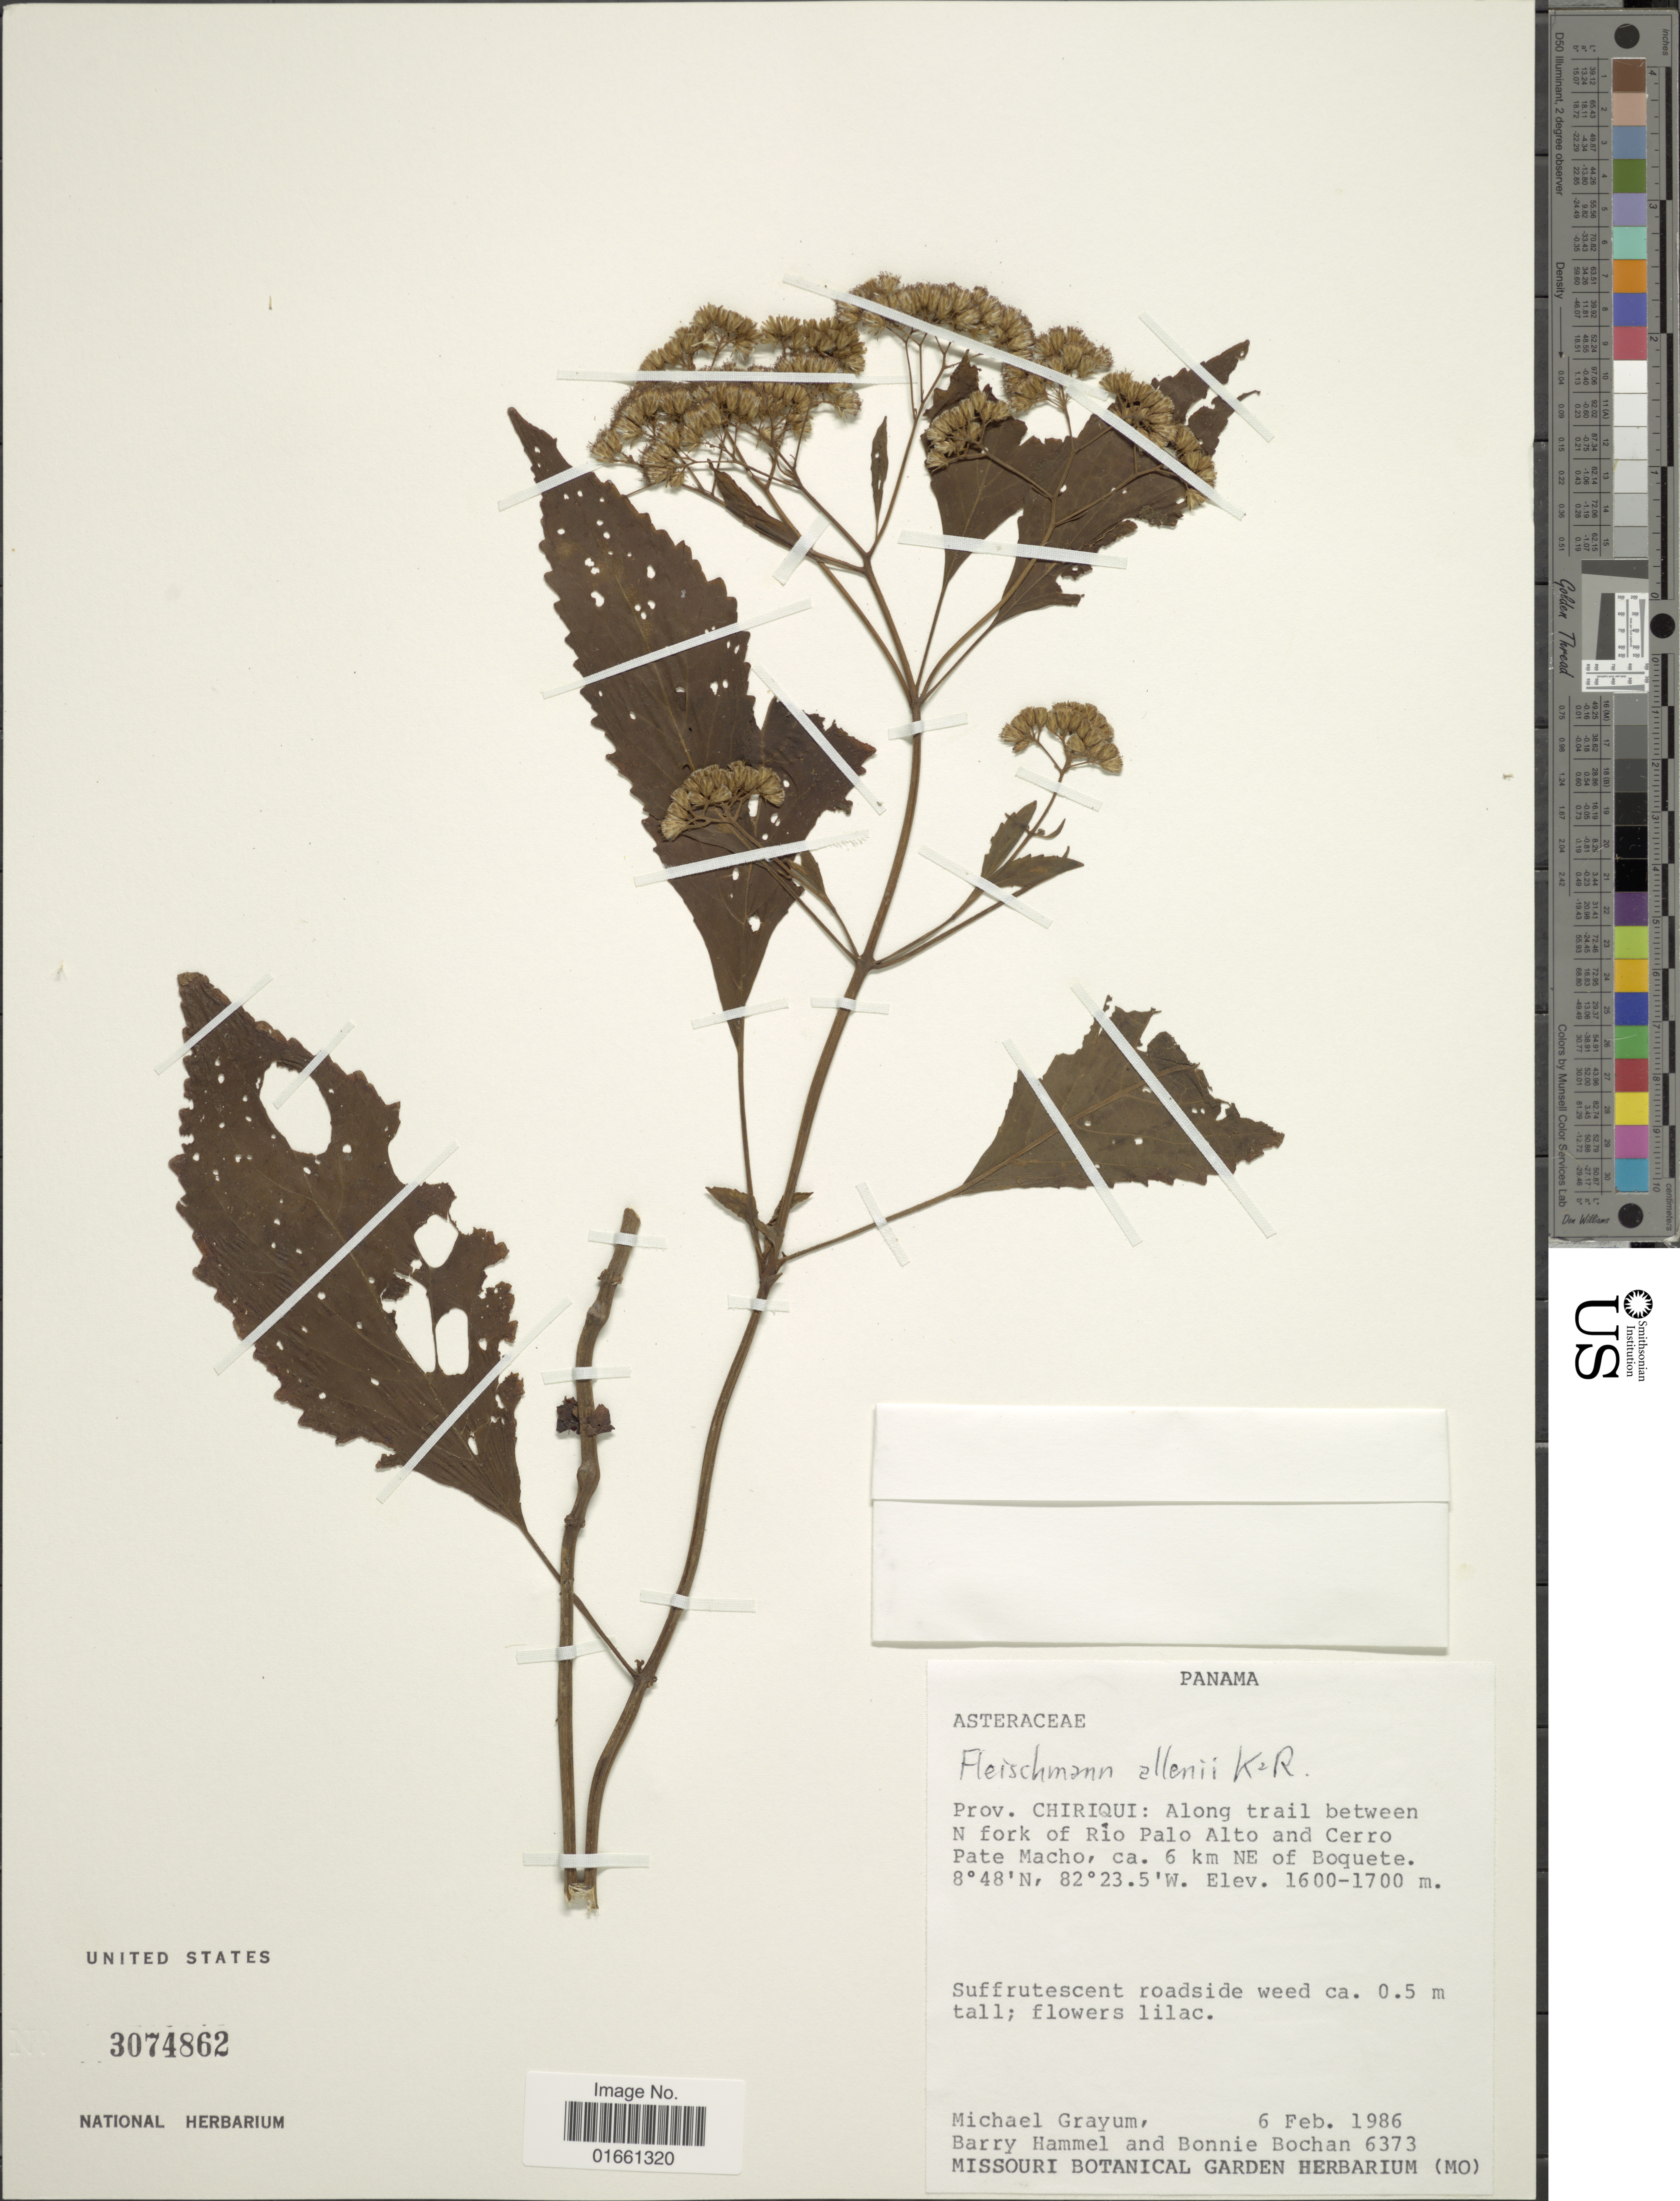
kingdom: Plantae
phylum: Tracheophyta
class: Magnoliopsida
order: Asterales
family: Asteraceae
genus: Fleischmannia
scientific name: Fleischmannia allenii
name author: R.M. King & H. Rob.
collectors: M. H. Grayum, B. Hammel & B. Bochan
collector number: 6373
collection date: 1986-02-06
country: Panama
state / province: Chiriqui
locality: Prov. Chiriqui: Along trail between N fork of Rio Palo Alto and Cerro Pate Macho, ca 6 km NE of Boquete.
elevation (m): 1600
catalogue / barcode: US 3074862